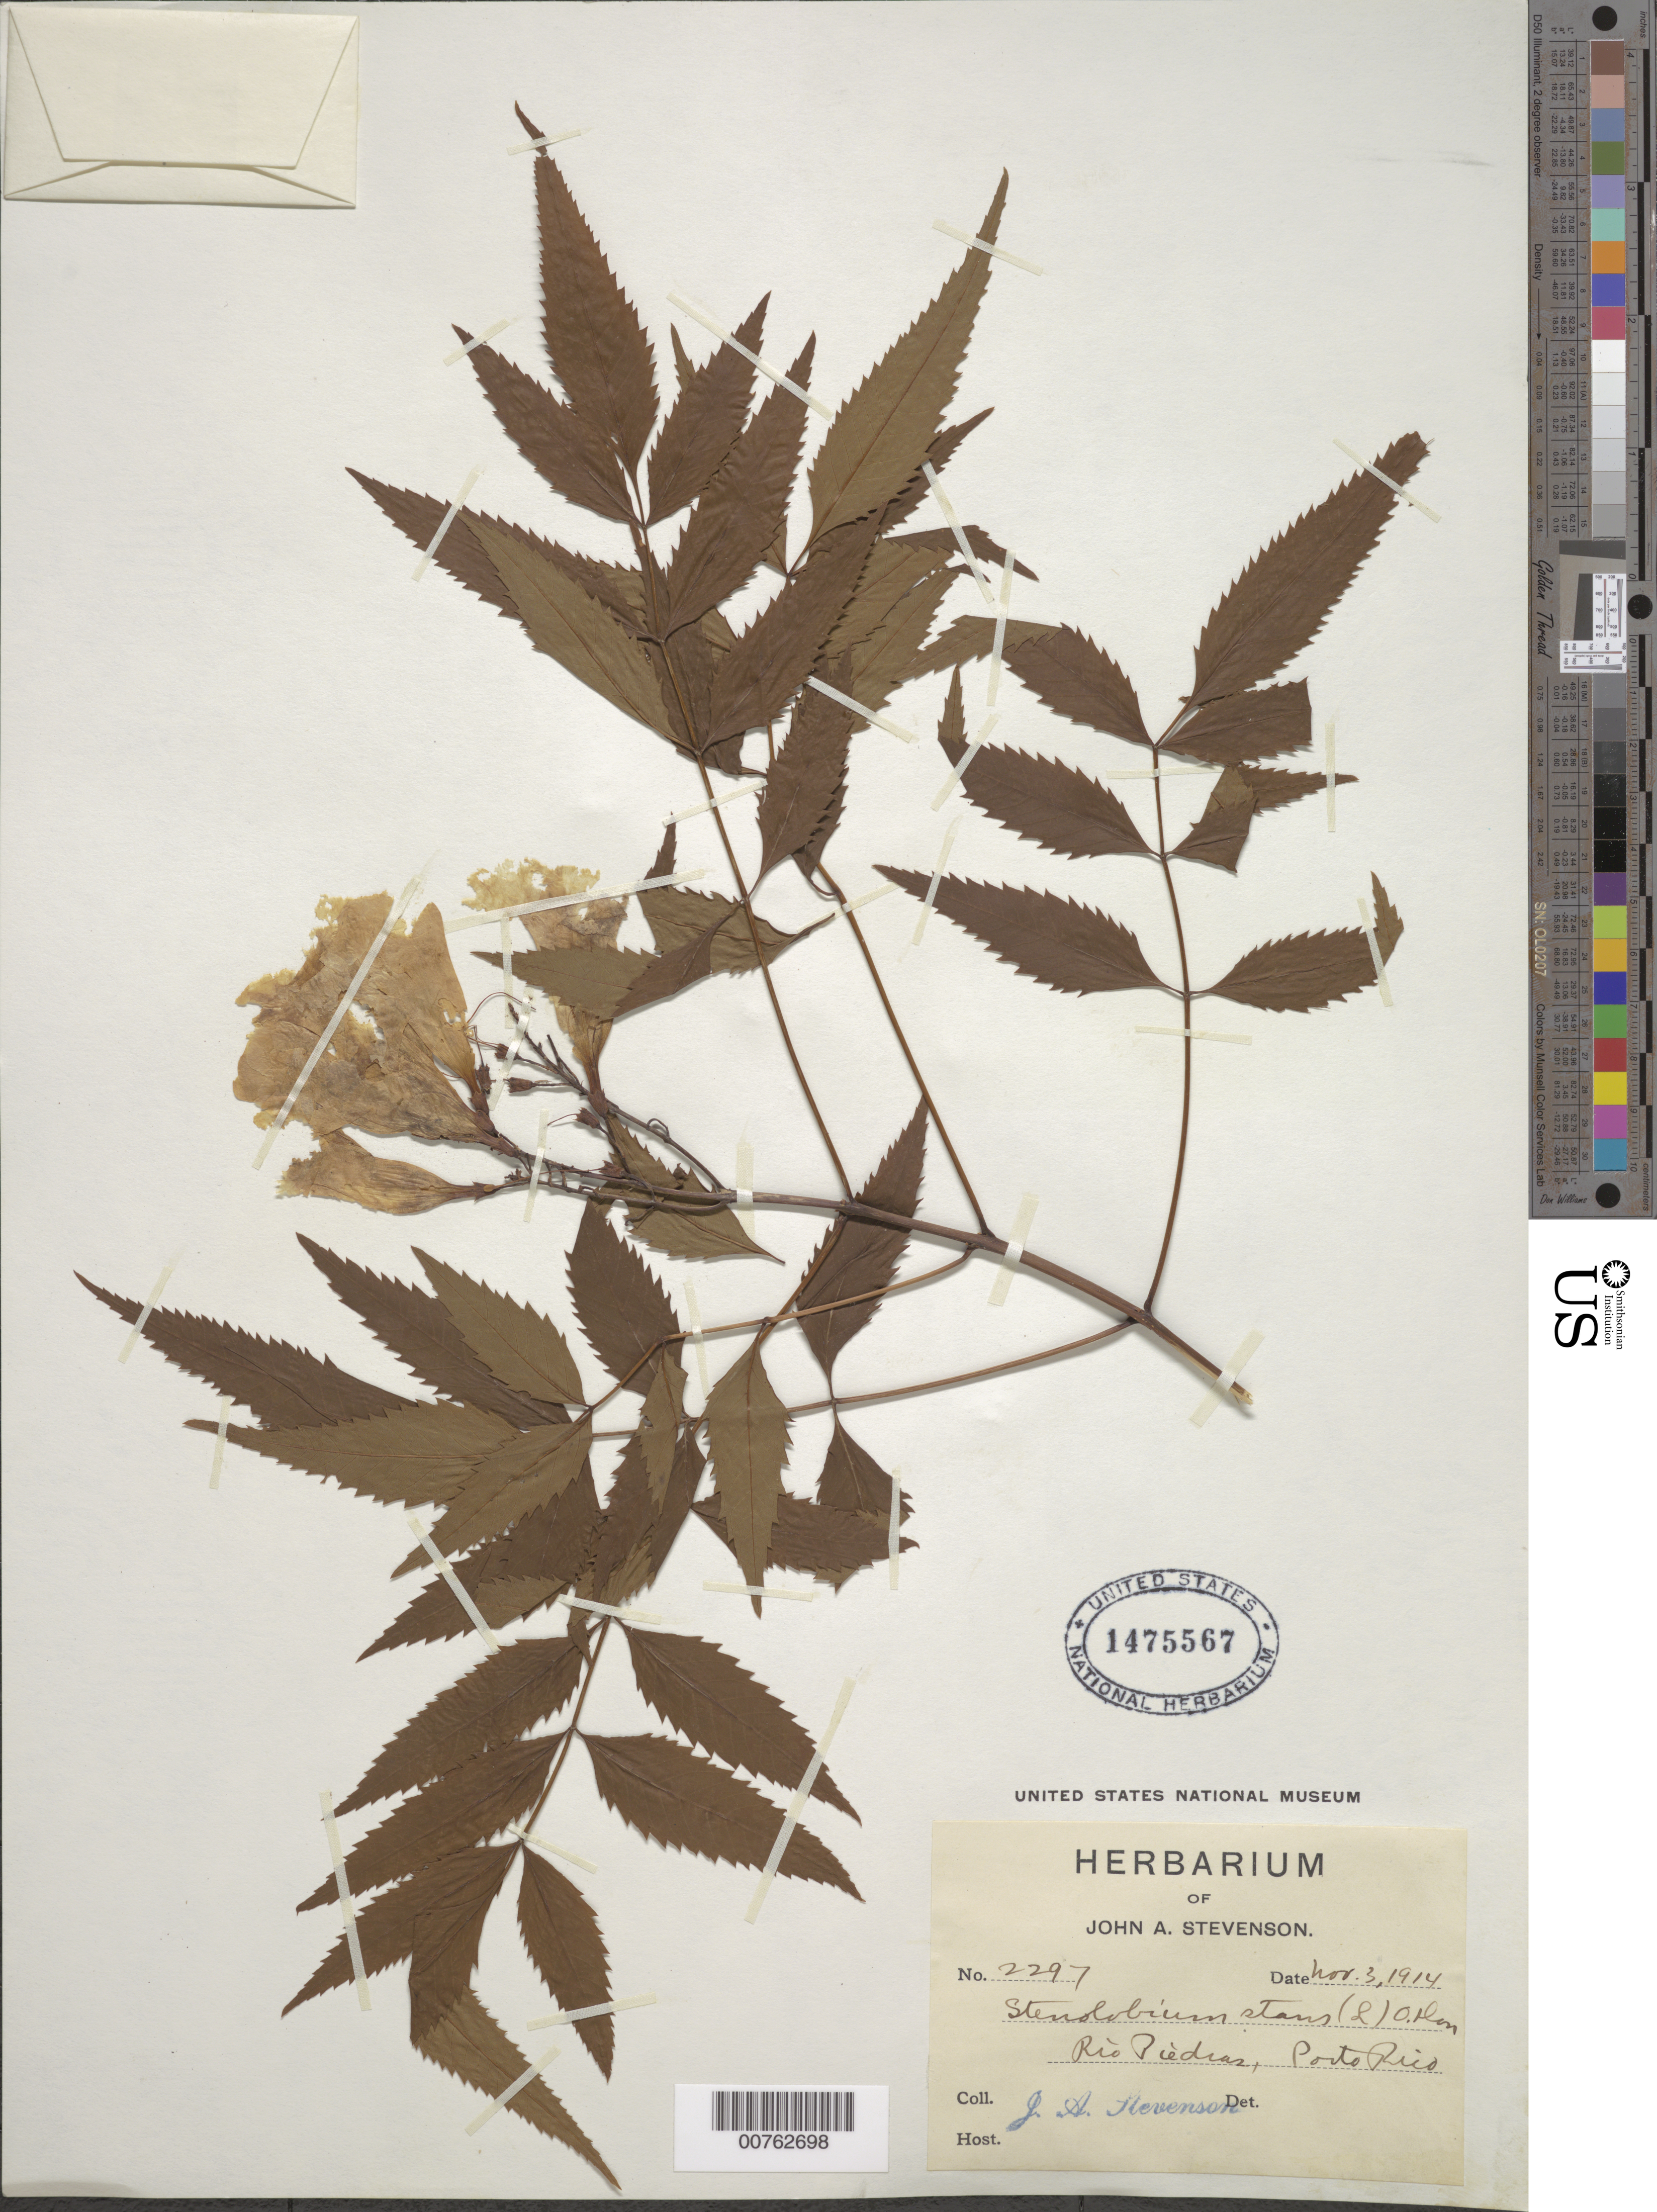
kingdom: Plantae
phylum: Tracheophyta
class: Magnoliopsida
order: Lamiales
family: Bignoniaceae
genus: Tecoma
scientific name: Tecoma stans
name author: (L.) Juss. ex Kunth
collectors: J. Stevenson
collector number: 2297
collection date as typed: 03 Nov 1914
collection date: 1914-11-03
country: Puerto Rico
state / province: San Juan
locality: Río Piedras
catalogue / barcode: US 1475567